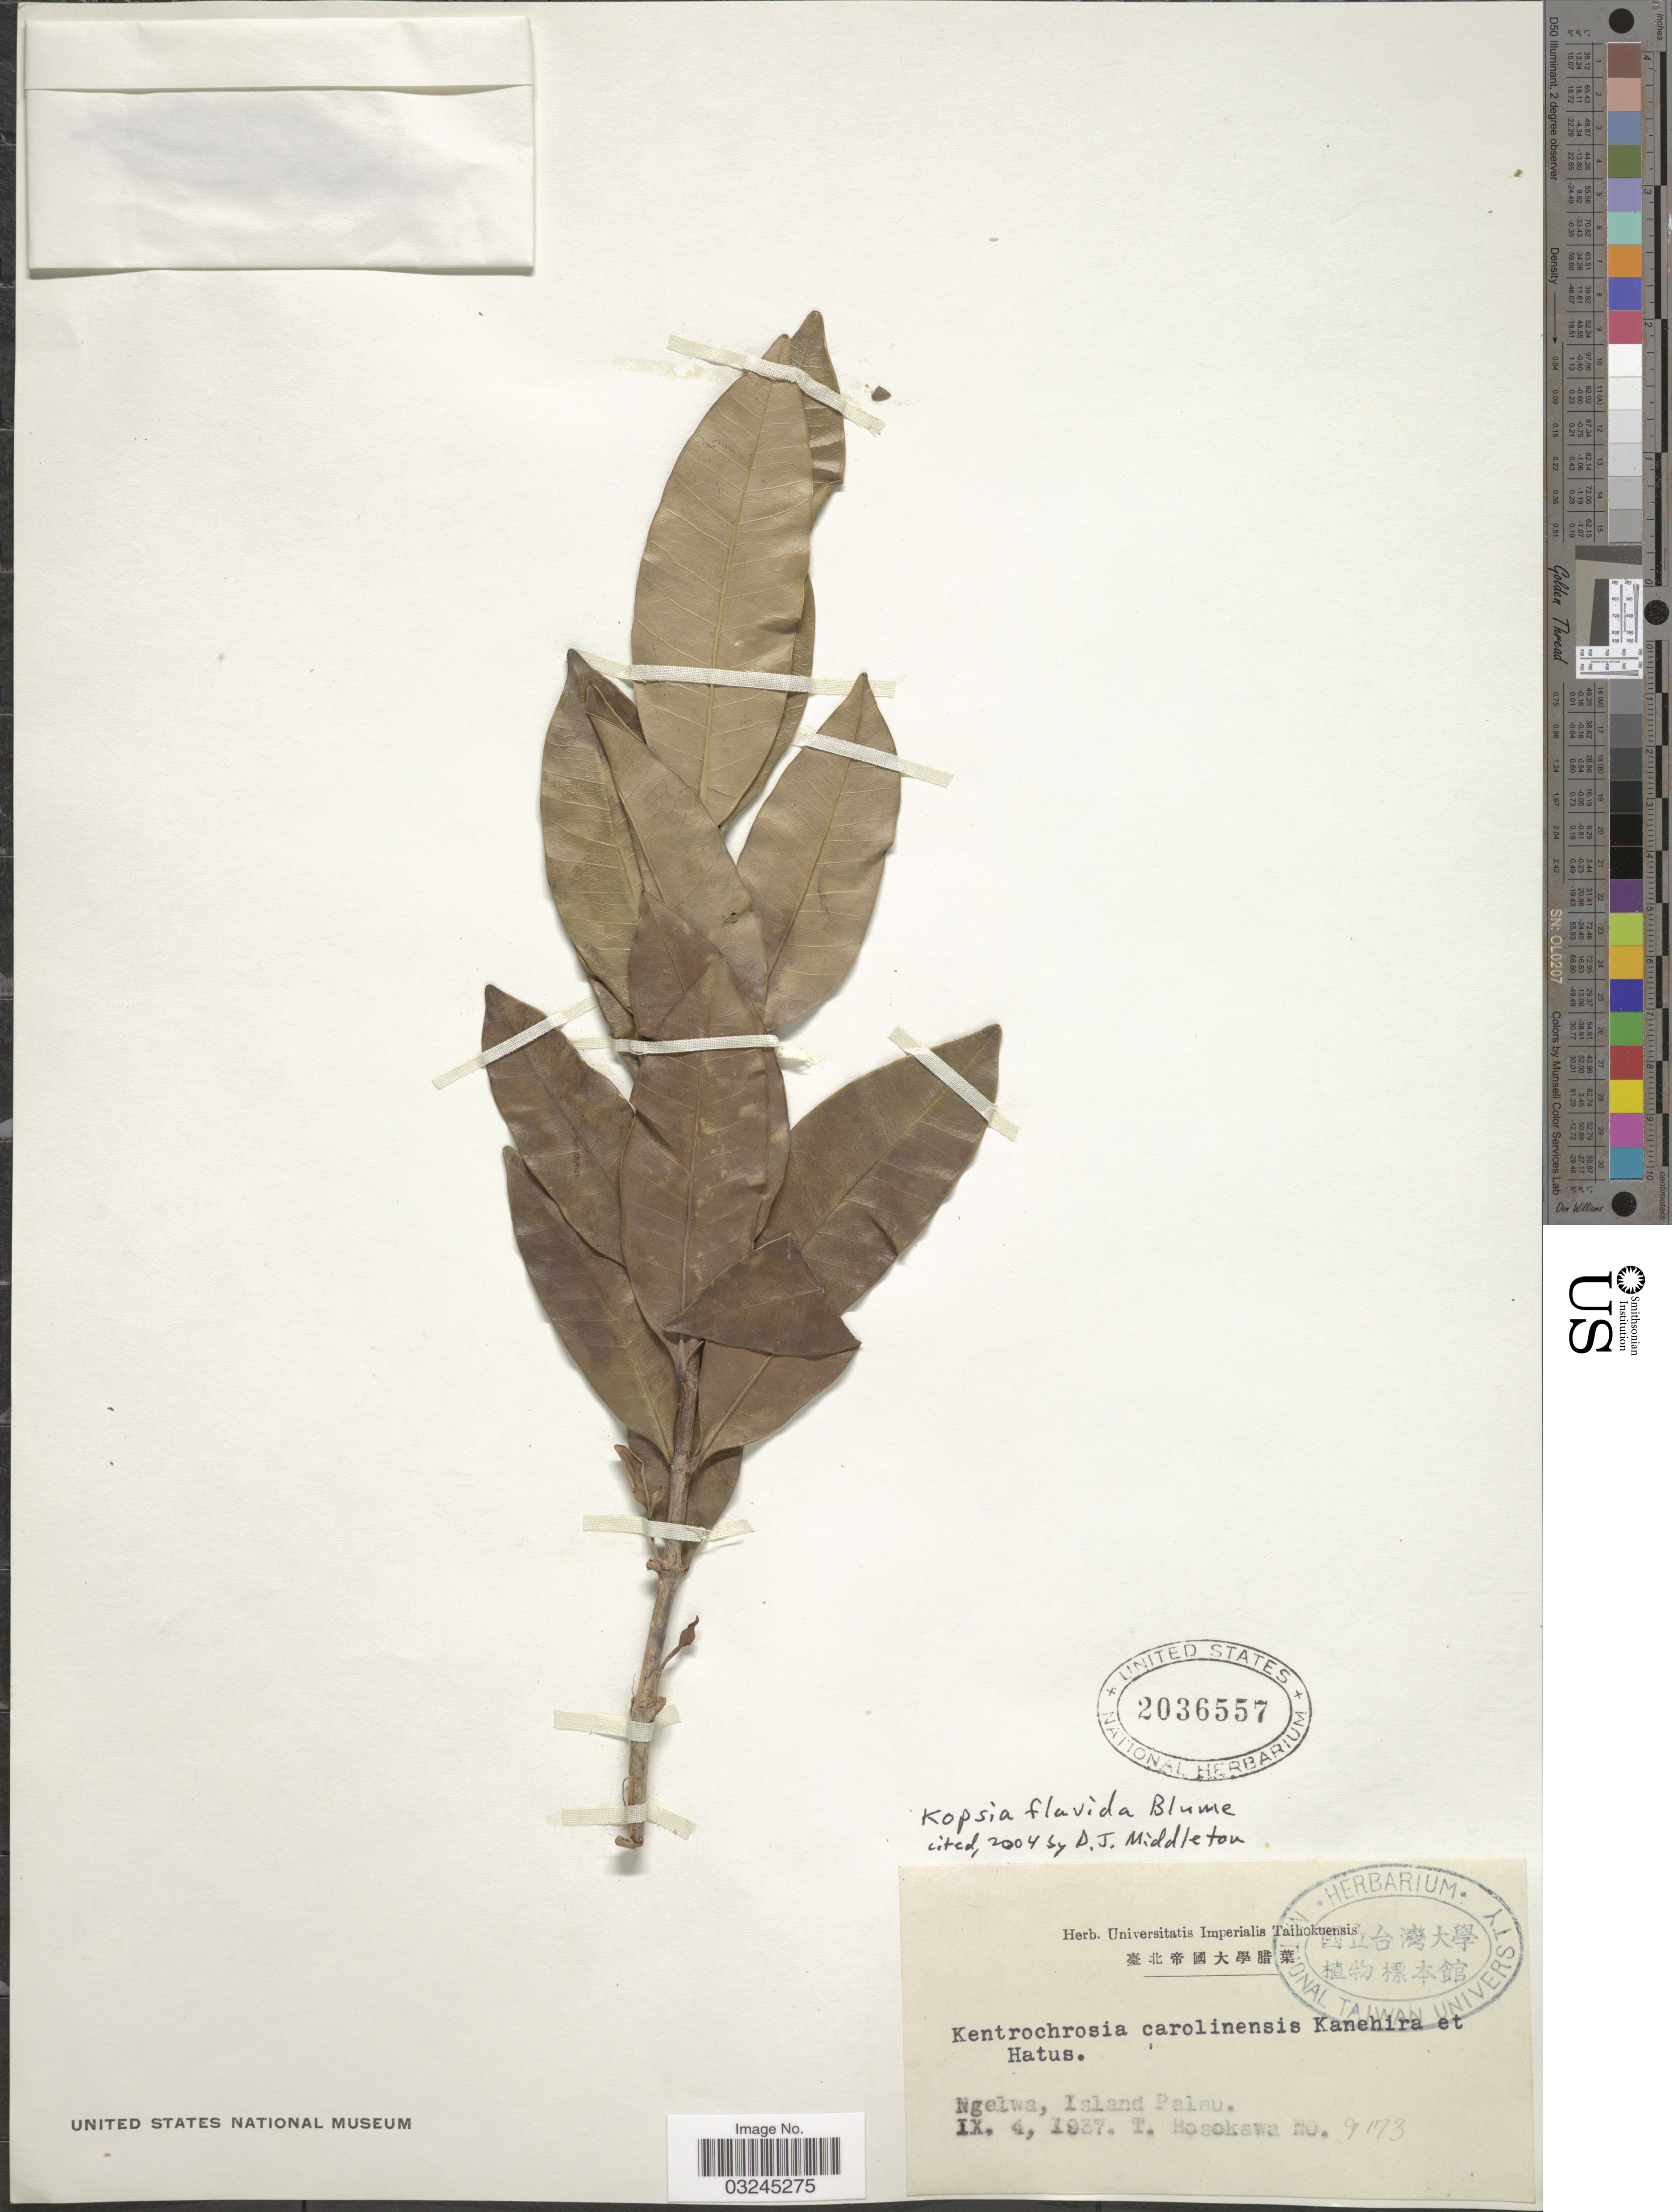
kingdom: Plantae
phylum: Tracheophyta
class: Magnoliopsida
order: Gentianales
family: Apocynaceae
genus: Kopsia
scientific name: Kopsia flavida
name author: Blume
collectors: T. Hosokawa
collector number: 9173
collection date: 1937-09-04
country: Palau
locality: Ngelwa, Island Palau.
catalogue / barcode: US 2036557